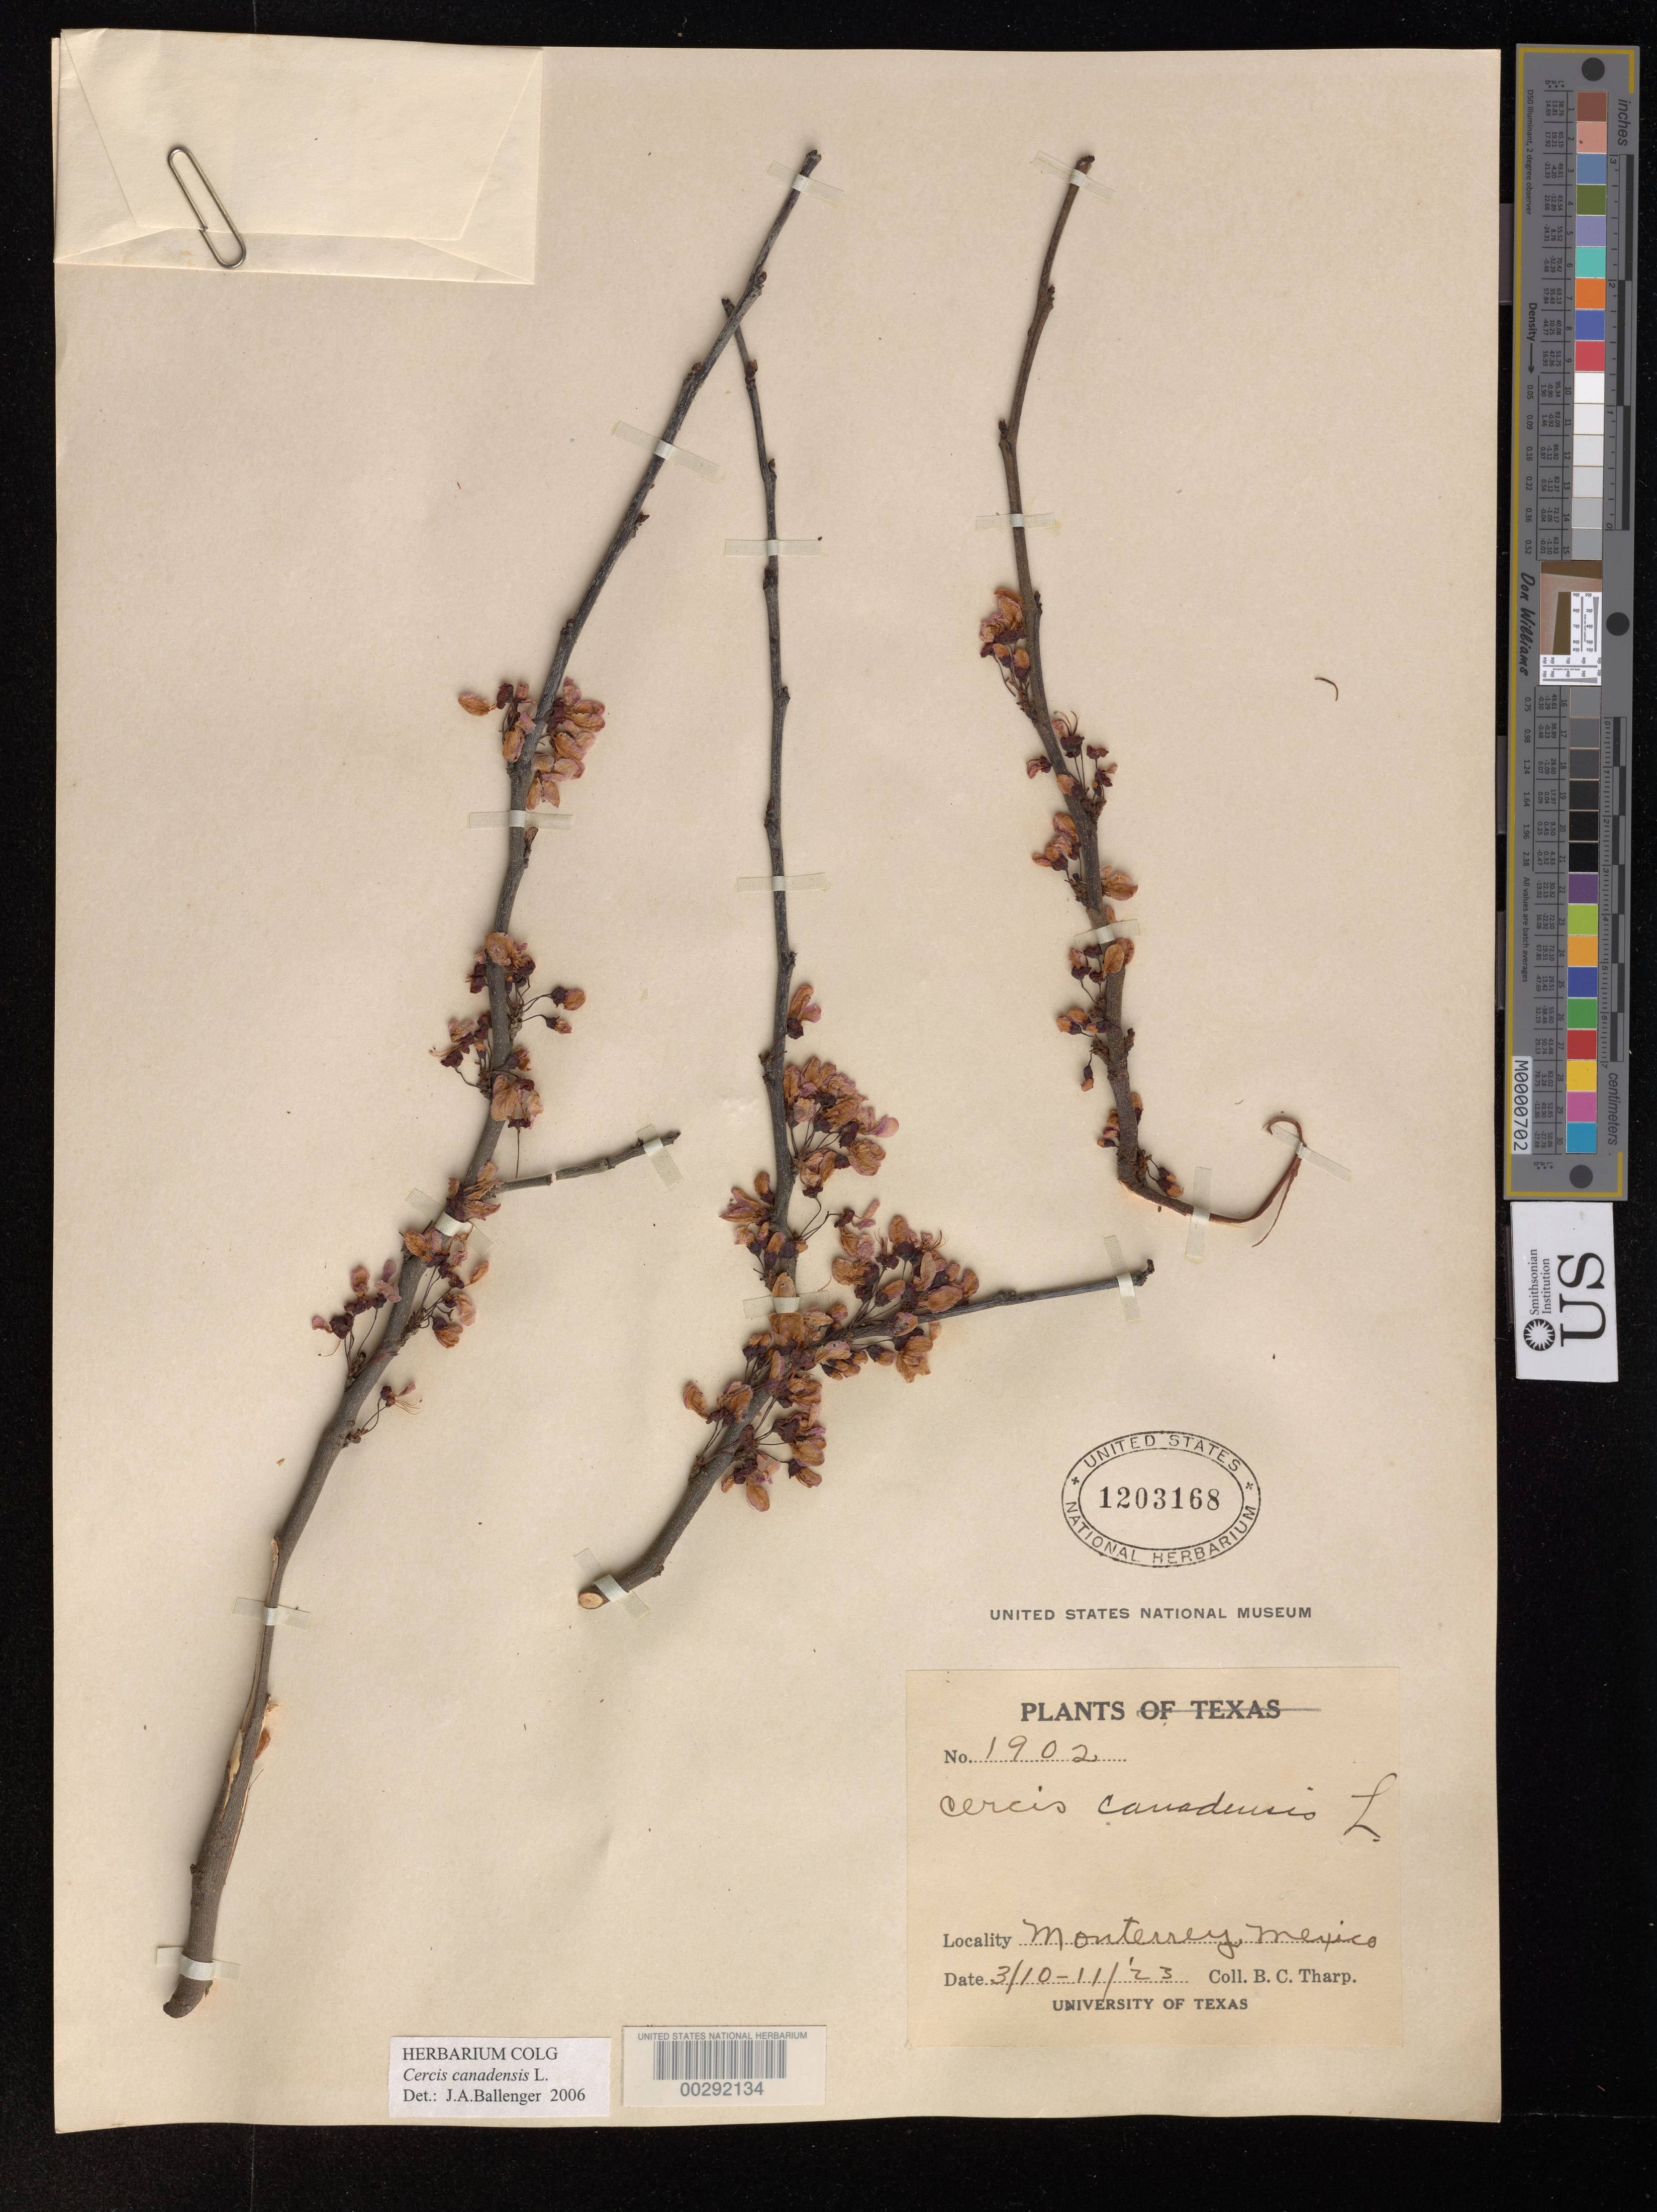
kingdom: Plantae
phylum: Tracheophyta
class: Magnoliopsida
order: Fabales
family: Fabaceae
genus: Cercis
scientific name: Cercis canadensis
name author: L.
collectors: B. C. Tharp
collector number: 1902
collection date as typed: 10 Mar 1923 to 11 Mar 1923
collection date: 1923-03-10/1923-03-11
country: Mexico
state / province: Nuevo León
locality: Monterrey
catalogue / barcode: US 1203168